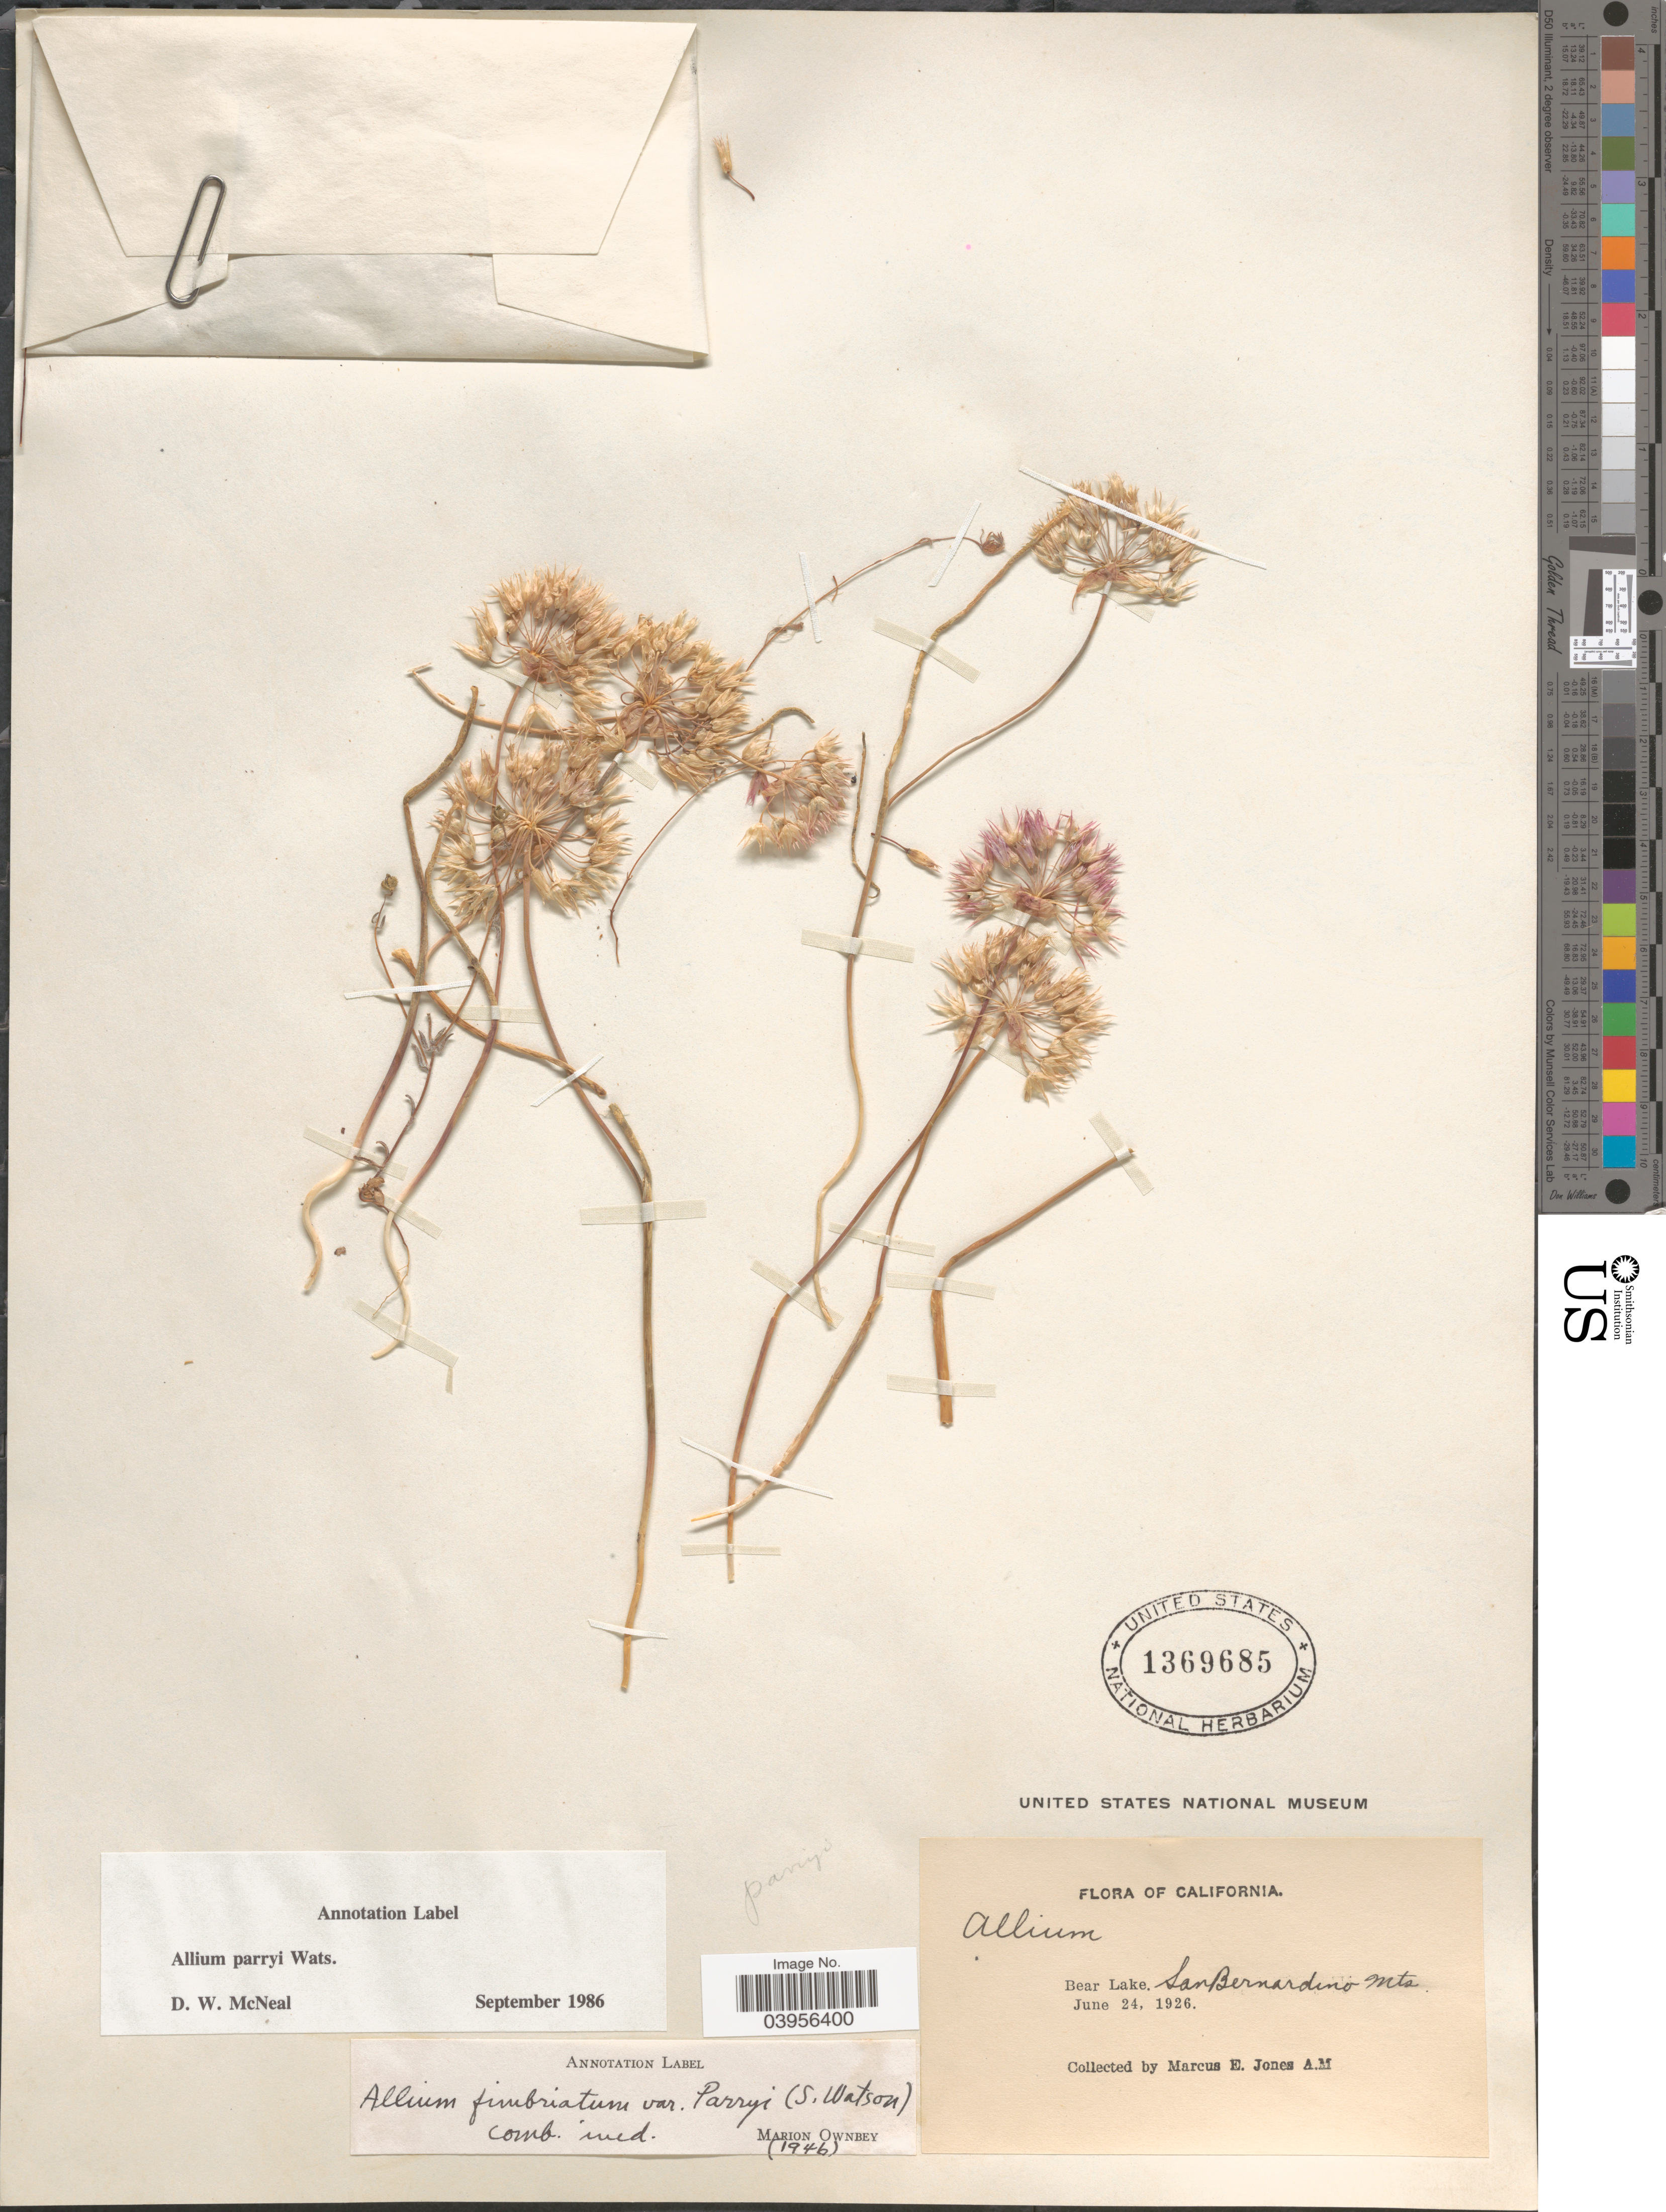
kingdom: Plantae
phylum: Tracheophyta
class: Liliopsida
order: Asparagales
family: Amaryllidaceae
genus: Allium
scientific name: Allium parryi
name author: S. Watson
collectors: M. E. Jones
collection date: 1926-06-24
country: United States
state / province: California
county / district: San Bernardino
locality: Bear Lake. San Bernardino Mts.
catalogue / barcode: US 1369685